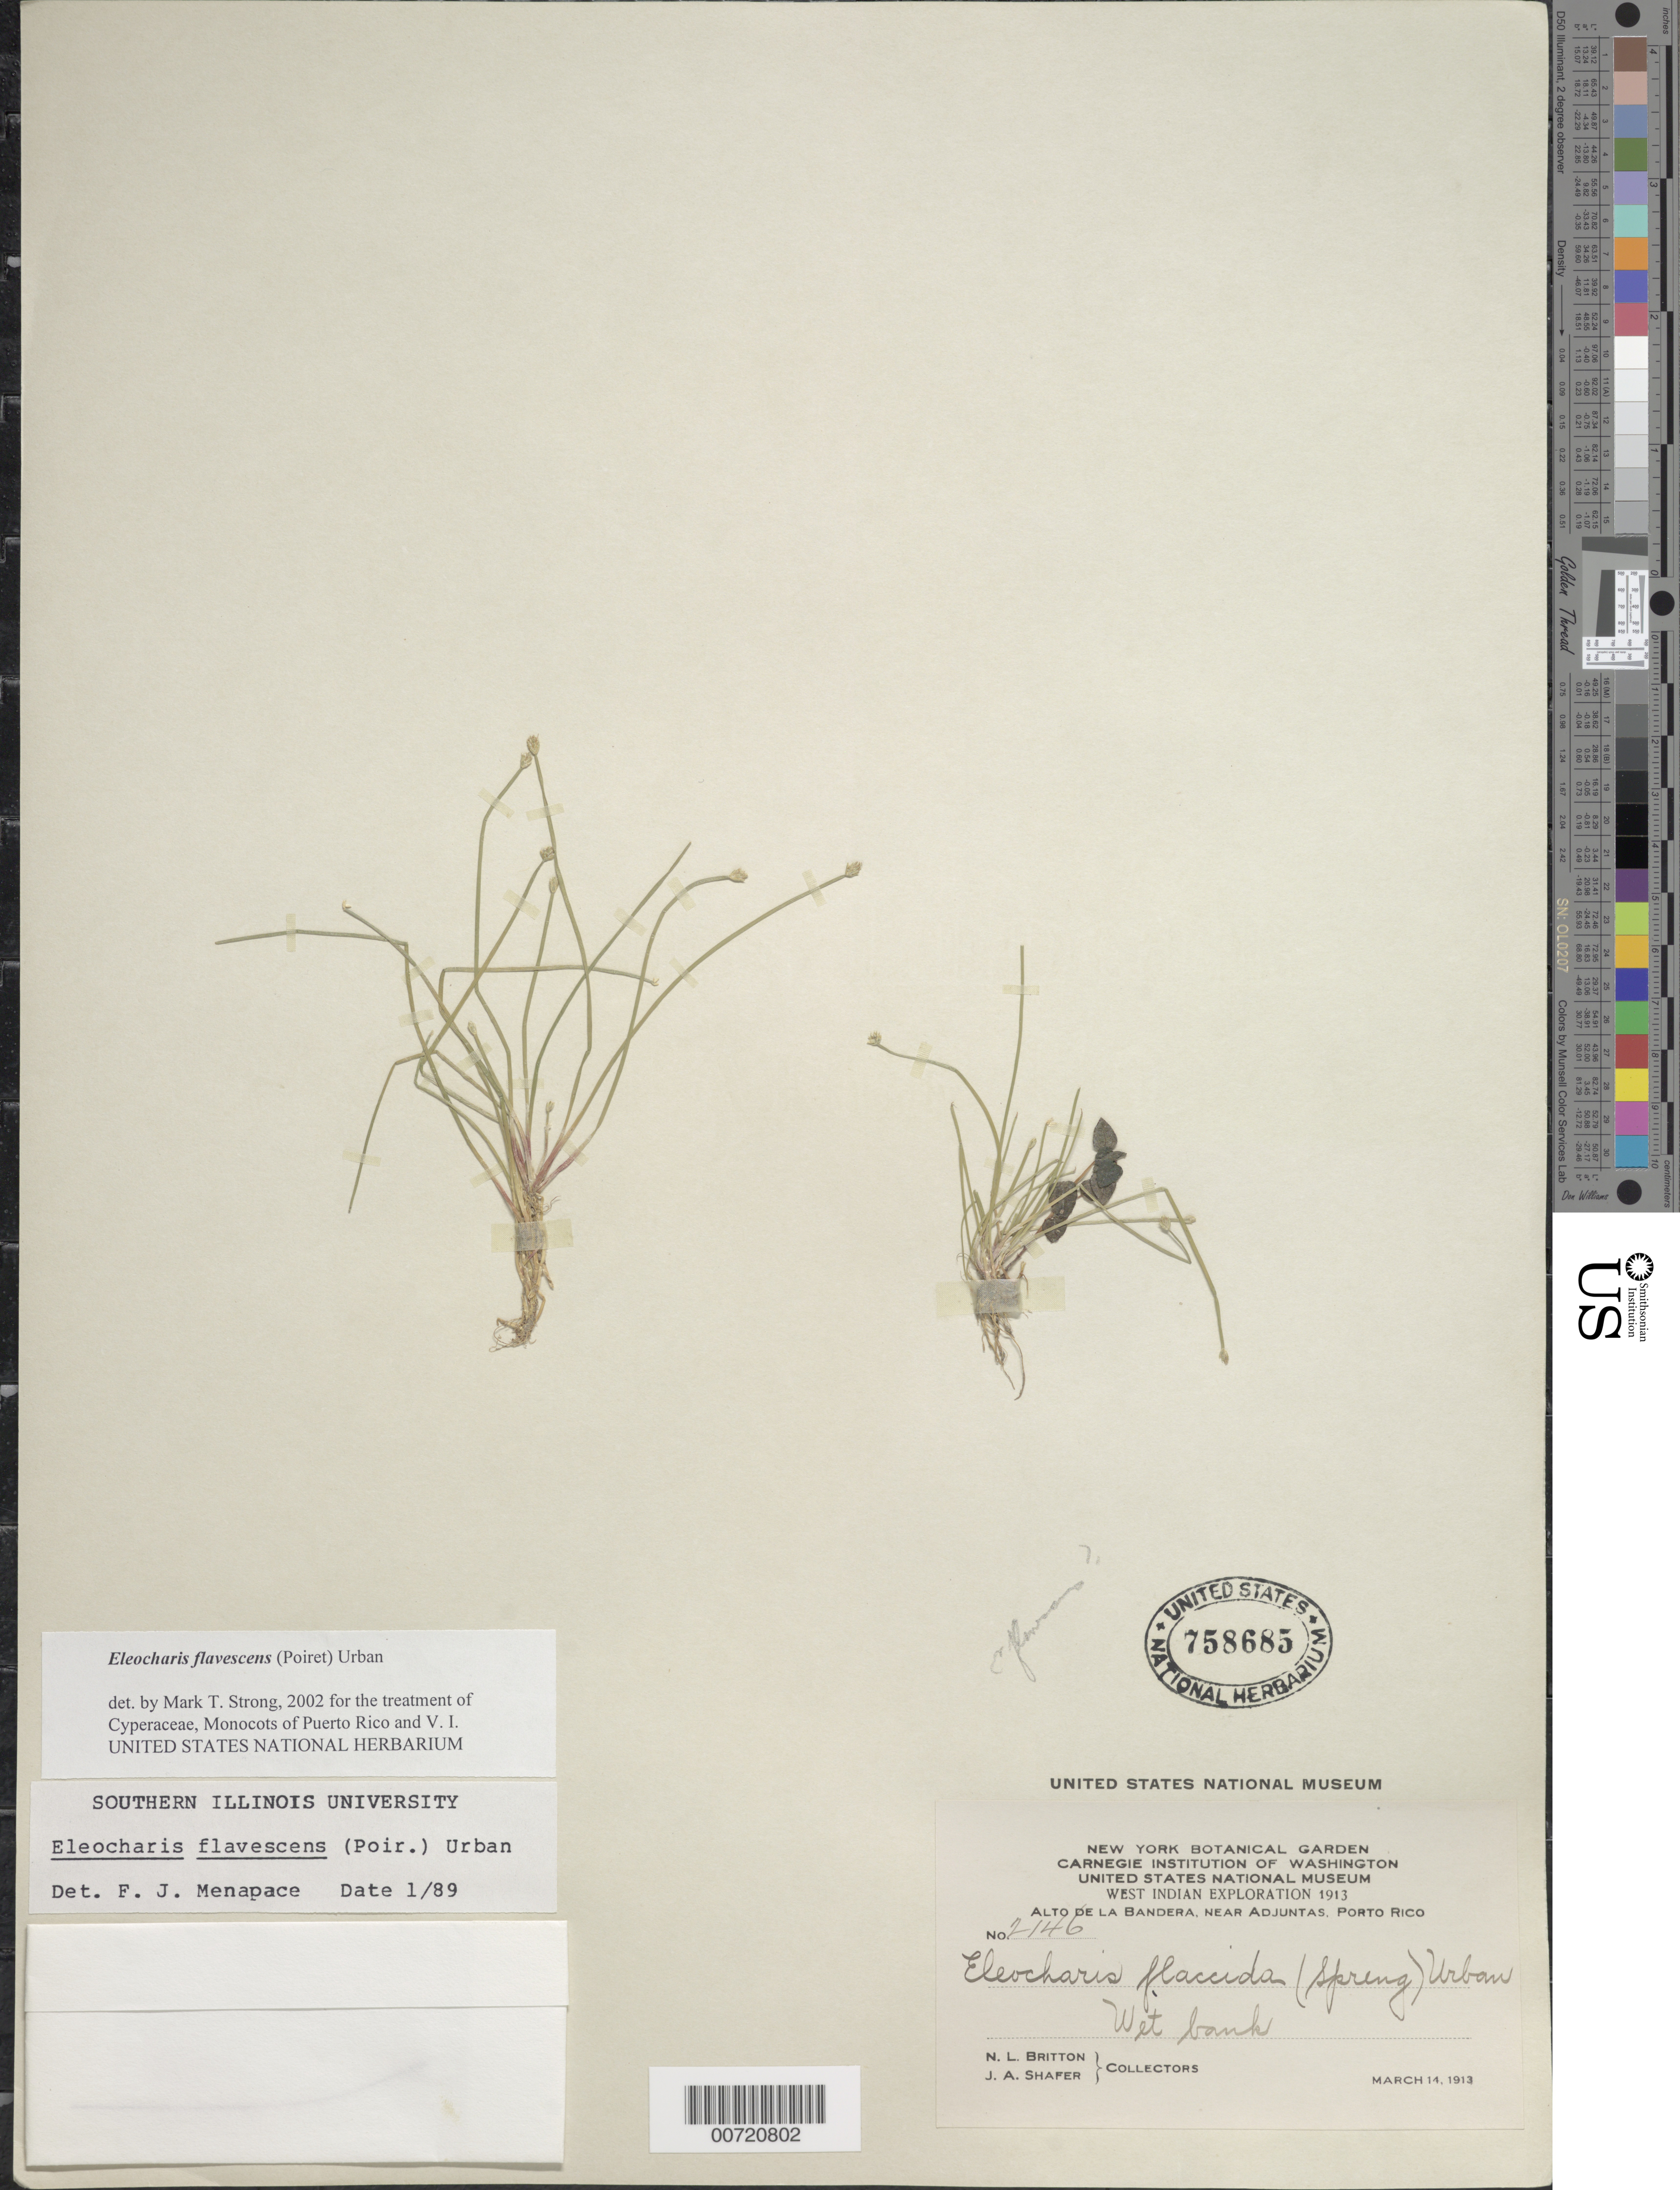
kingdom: Plantae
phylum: Tracheophyta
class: Liliopsida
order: Poales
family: Cyperaceae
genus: Eleocharis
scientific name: Eleocharis flavescens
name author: (Poir.) Urb.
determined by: Strong, M. T., (US), Smithsonian Institution - National Museum of Natural History (UNITED STATES)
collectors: N. Britton & J. A. Shafer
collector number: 2146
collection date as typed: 14 Mar 1913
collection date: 1913-03-14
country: Puerto Rico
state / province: Adjuntas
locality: Alto de la Bandera, near Adjuntas.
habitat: Wet bank.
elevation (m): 700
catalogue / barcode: US 758685